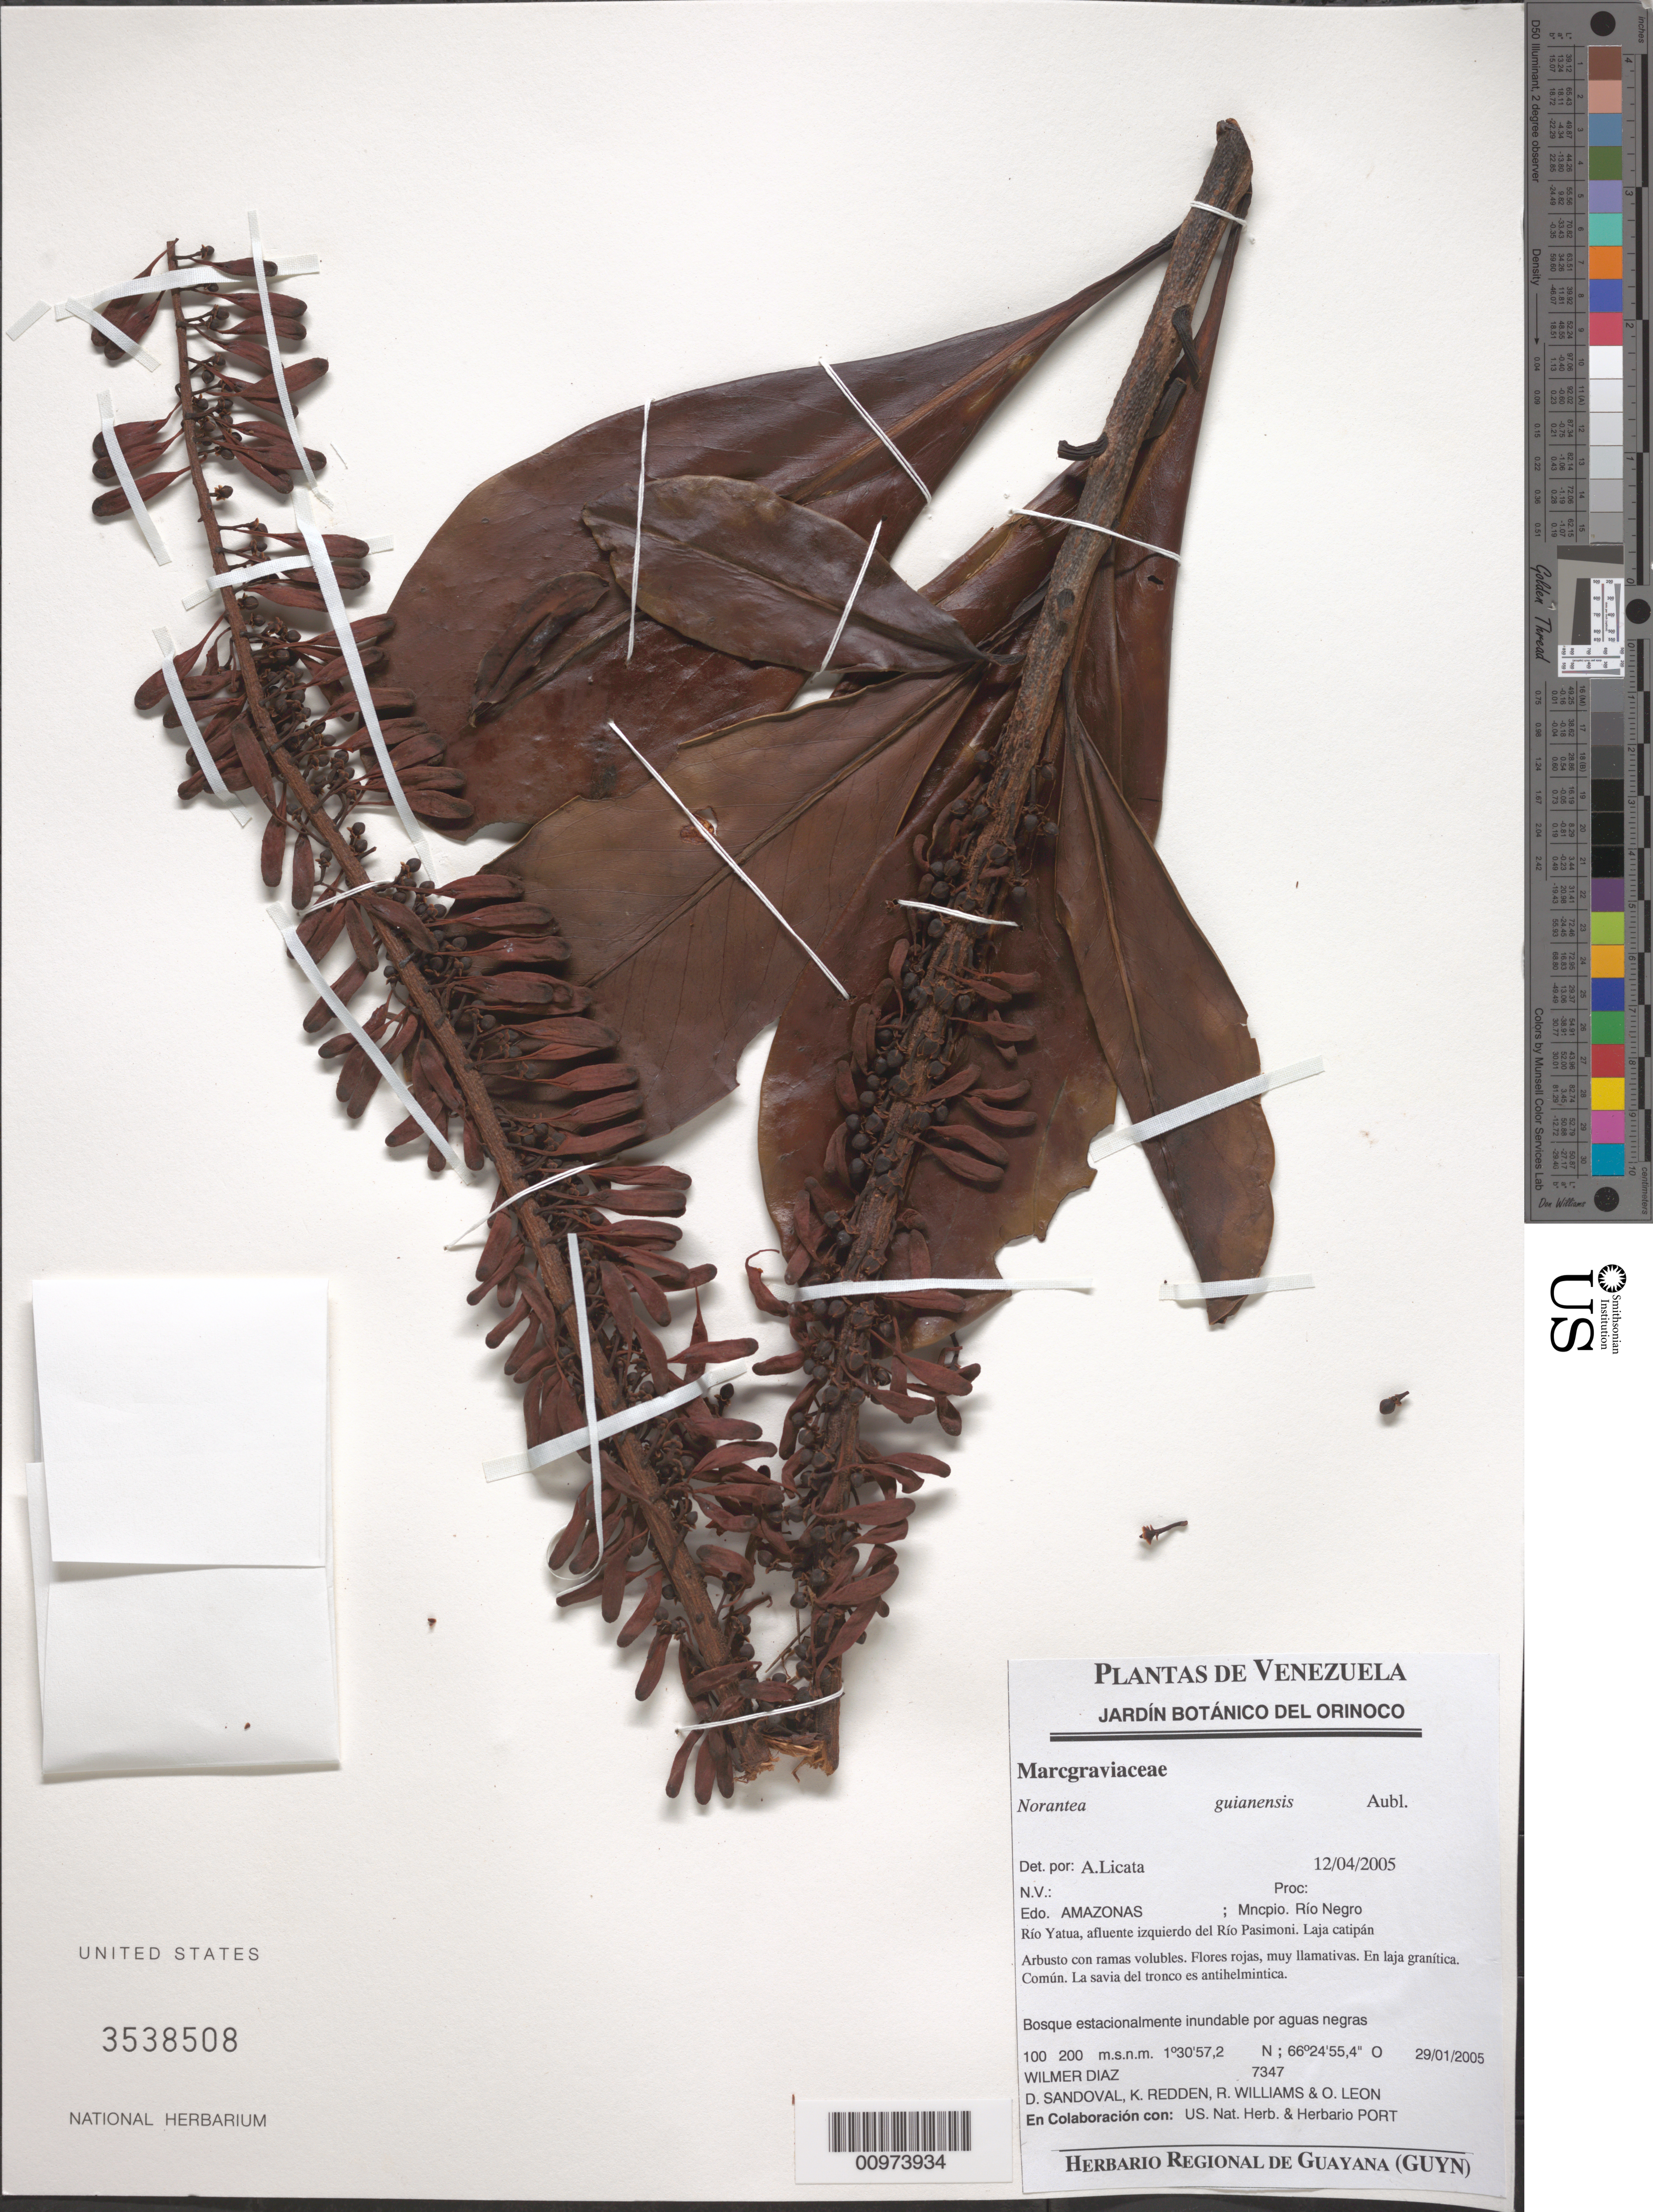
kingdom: Plantae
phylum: Tracheophyta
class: Magnoliopsida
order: Ericales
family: Marcgraviaceae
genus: Norantea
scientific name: Norantea guianensis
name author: Aubl.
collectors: W. Díaz P., D. Sandoval, K. M. Redden, R. Williams & O. León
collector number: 7347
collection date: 2005-01-29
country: Venezuela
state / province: Amazonas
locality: Mncpio. Río Negro. Río Yatua, afluente izquierdo del Río Pasimoni. Laja catipán.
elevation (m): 100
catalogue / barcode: US 3538508